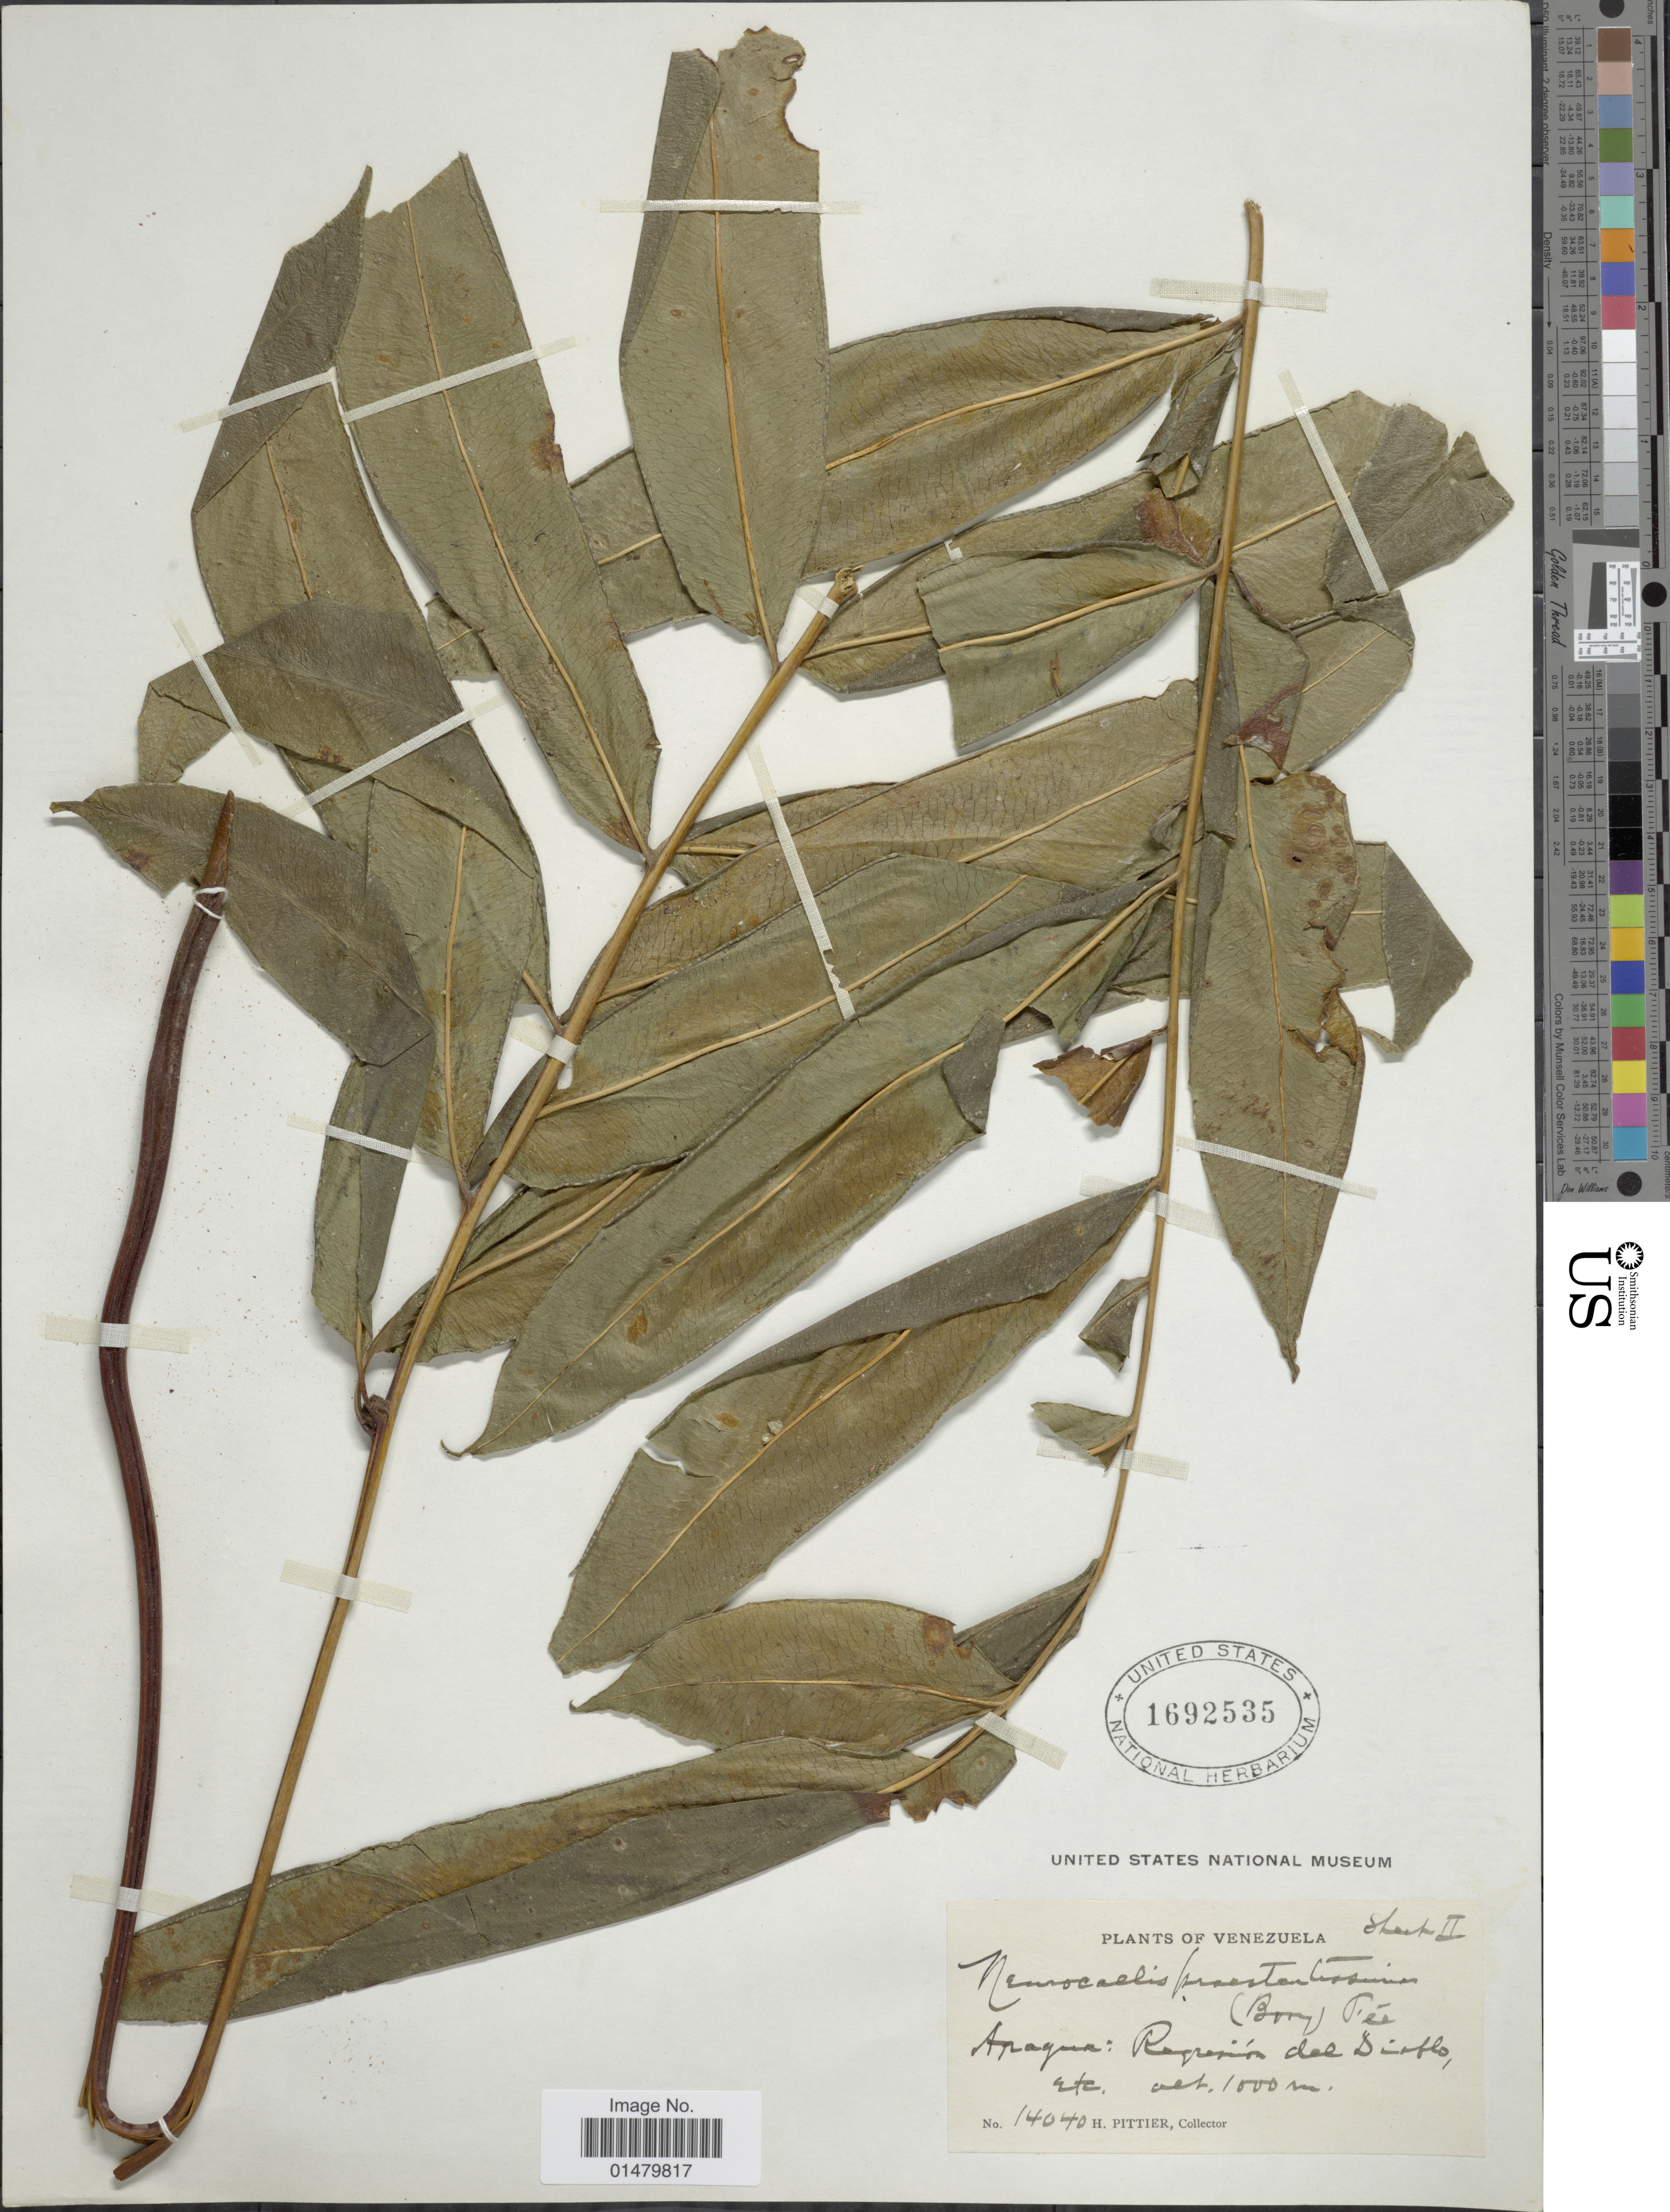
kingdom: Plantae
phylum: Tracheophyta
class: Polypodiopsida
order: Polypodiales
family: Pteridaceae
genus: Pteris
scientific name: Pteris praestantissima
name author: (Bory ex Fée) Christenh.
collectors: H. F. Pittier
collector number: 14040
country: Venezuela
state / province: Aragua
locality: Regresion del Diablo, etc.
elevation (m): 1000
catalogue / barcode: US 1692535